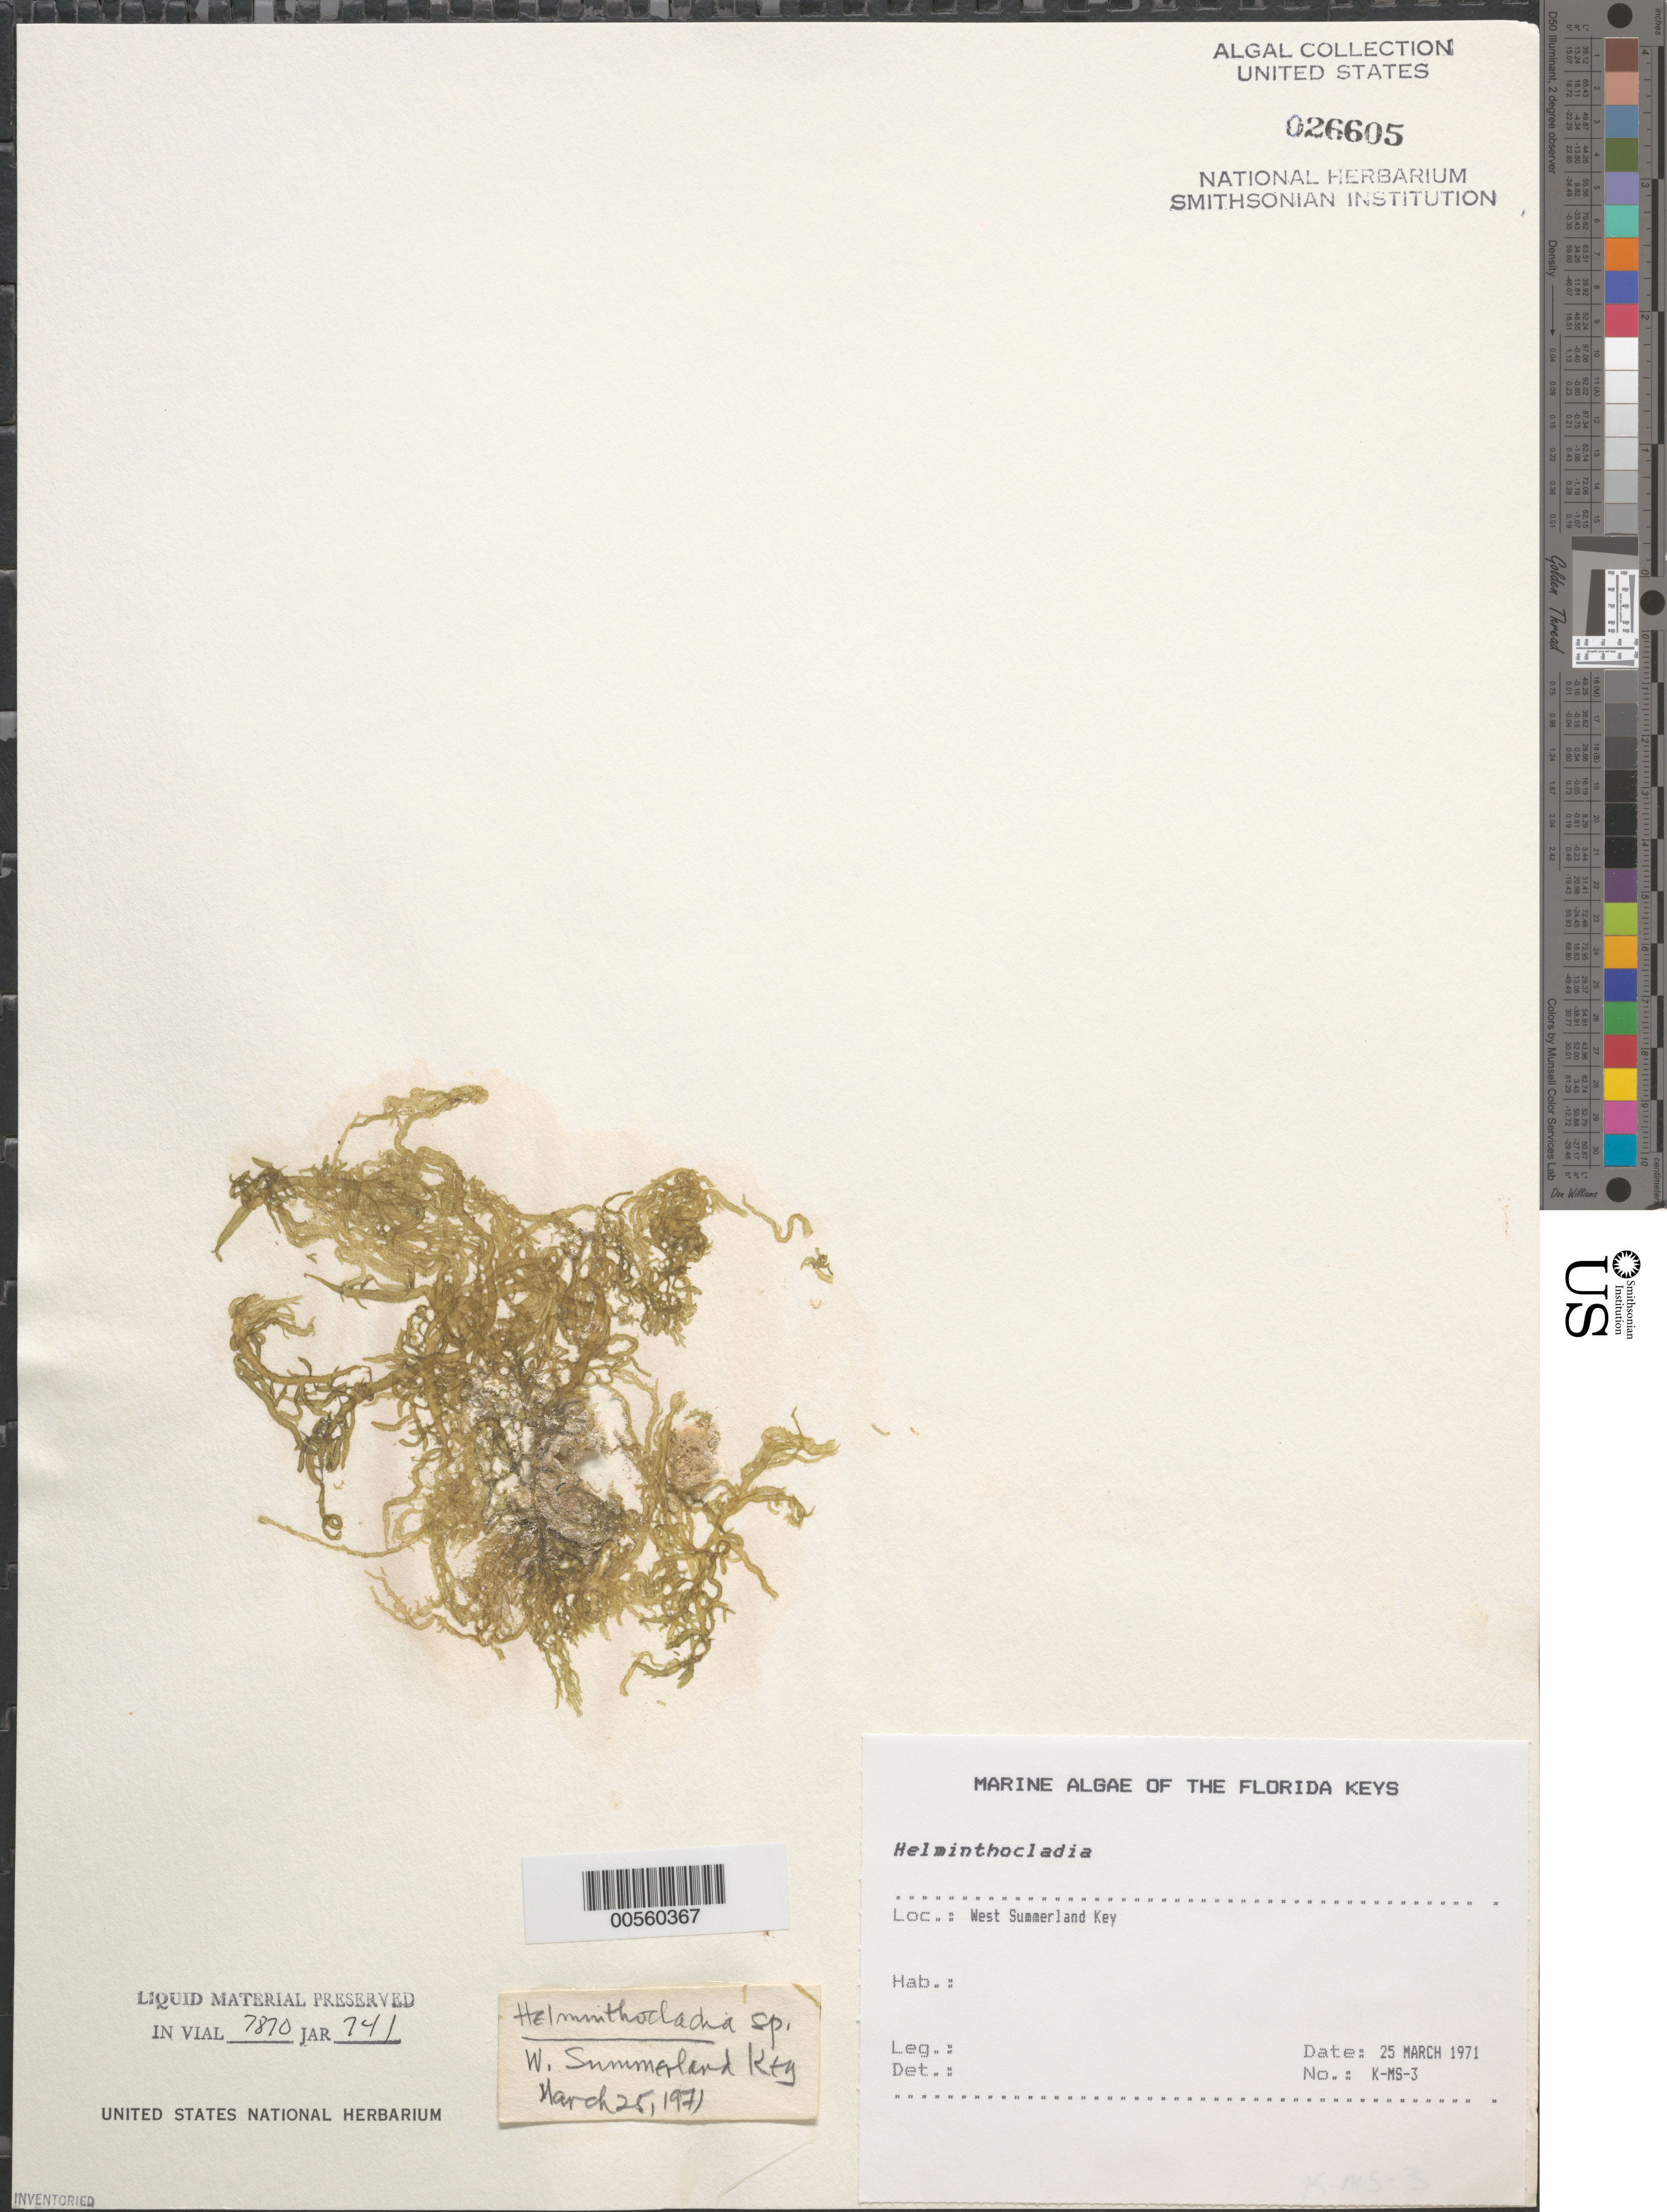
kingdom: Plantae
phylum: Rhodophyta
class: Florideophyceae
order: Nemaliales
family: Liagoraceae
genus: Helminthocladia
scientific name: Helminthocladia sp.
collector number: K-MS-3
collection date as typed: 25 Mar 1971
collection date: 1971-03-25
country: United States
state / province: Florida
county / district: Monroe County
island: West Summerland Key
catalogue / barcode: US 26605